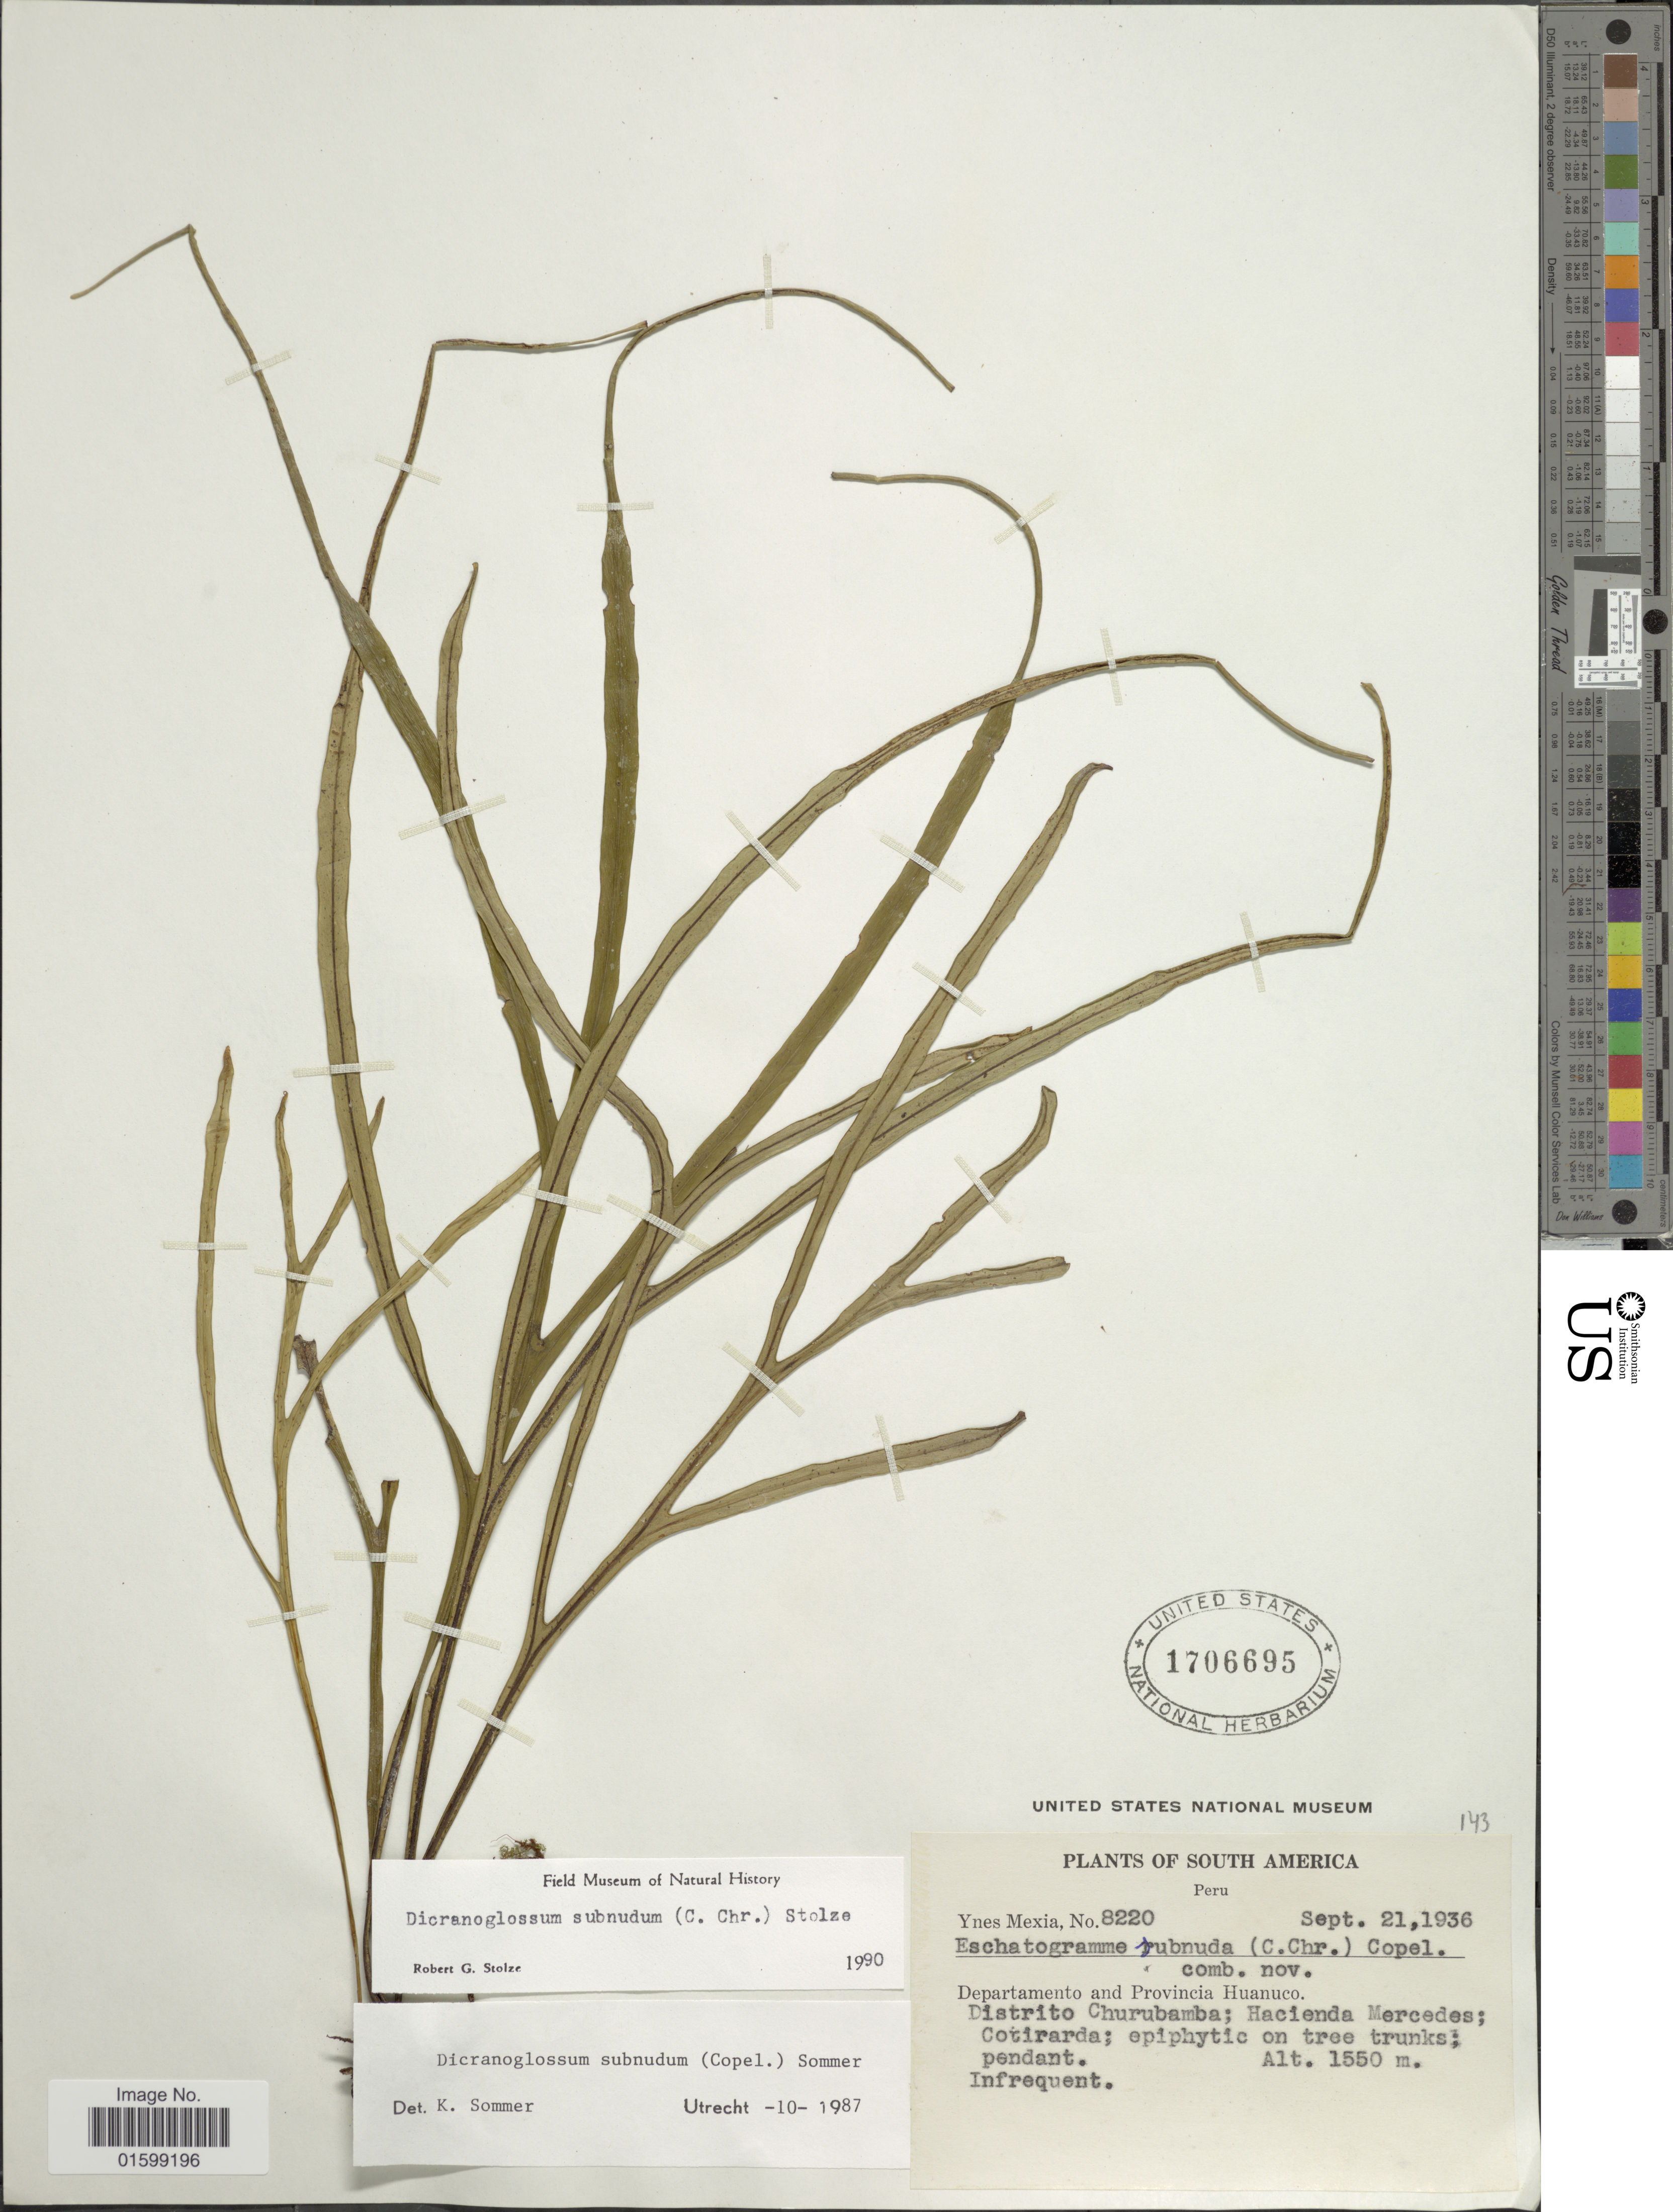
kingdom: Plantae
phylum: Tracheophyta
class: Polypodiopsida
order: Polypodiales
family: Polypodiaceae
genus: Pleopeltis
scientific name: Pleopeltis furcata var. subnuda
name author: (L.) A.R. Sm.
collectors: Y. Mexia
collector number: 8220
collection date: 1936-09-21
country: Peru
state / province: Huánuco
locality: South America, Departamento and Provincia Huanuco, Distrito Churubamba; Hacienda Mercedes; Cotirarda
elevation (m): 1550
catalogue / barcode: US 1706695